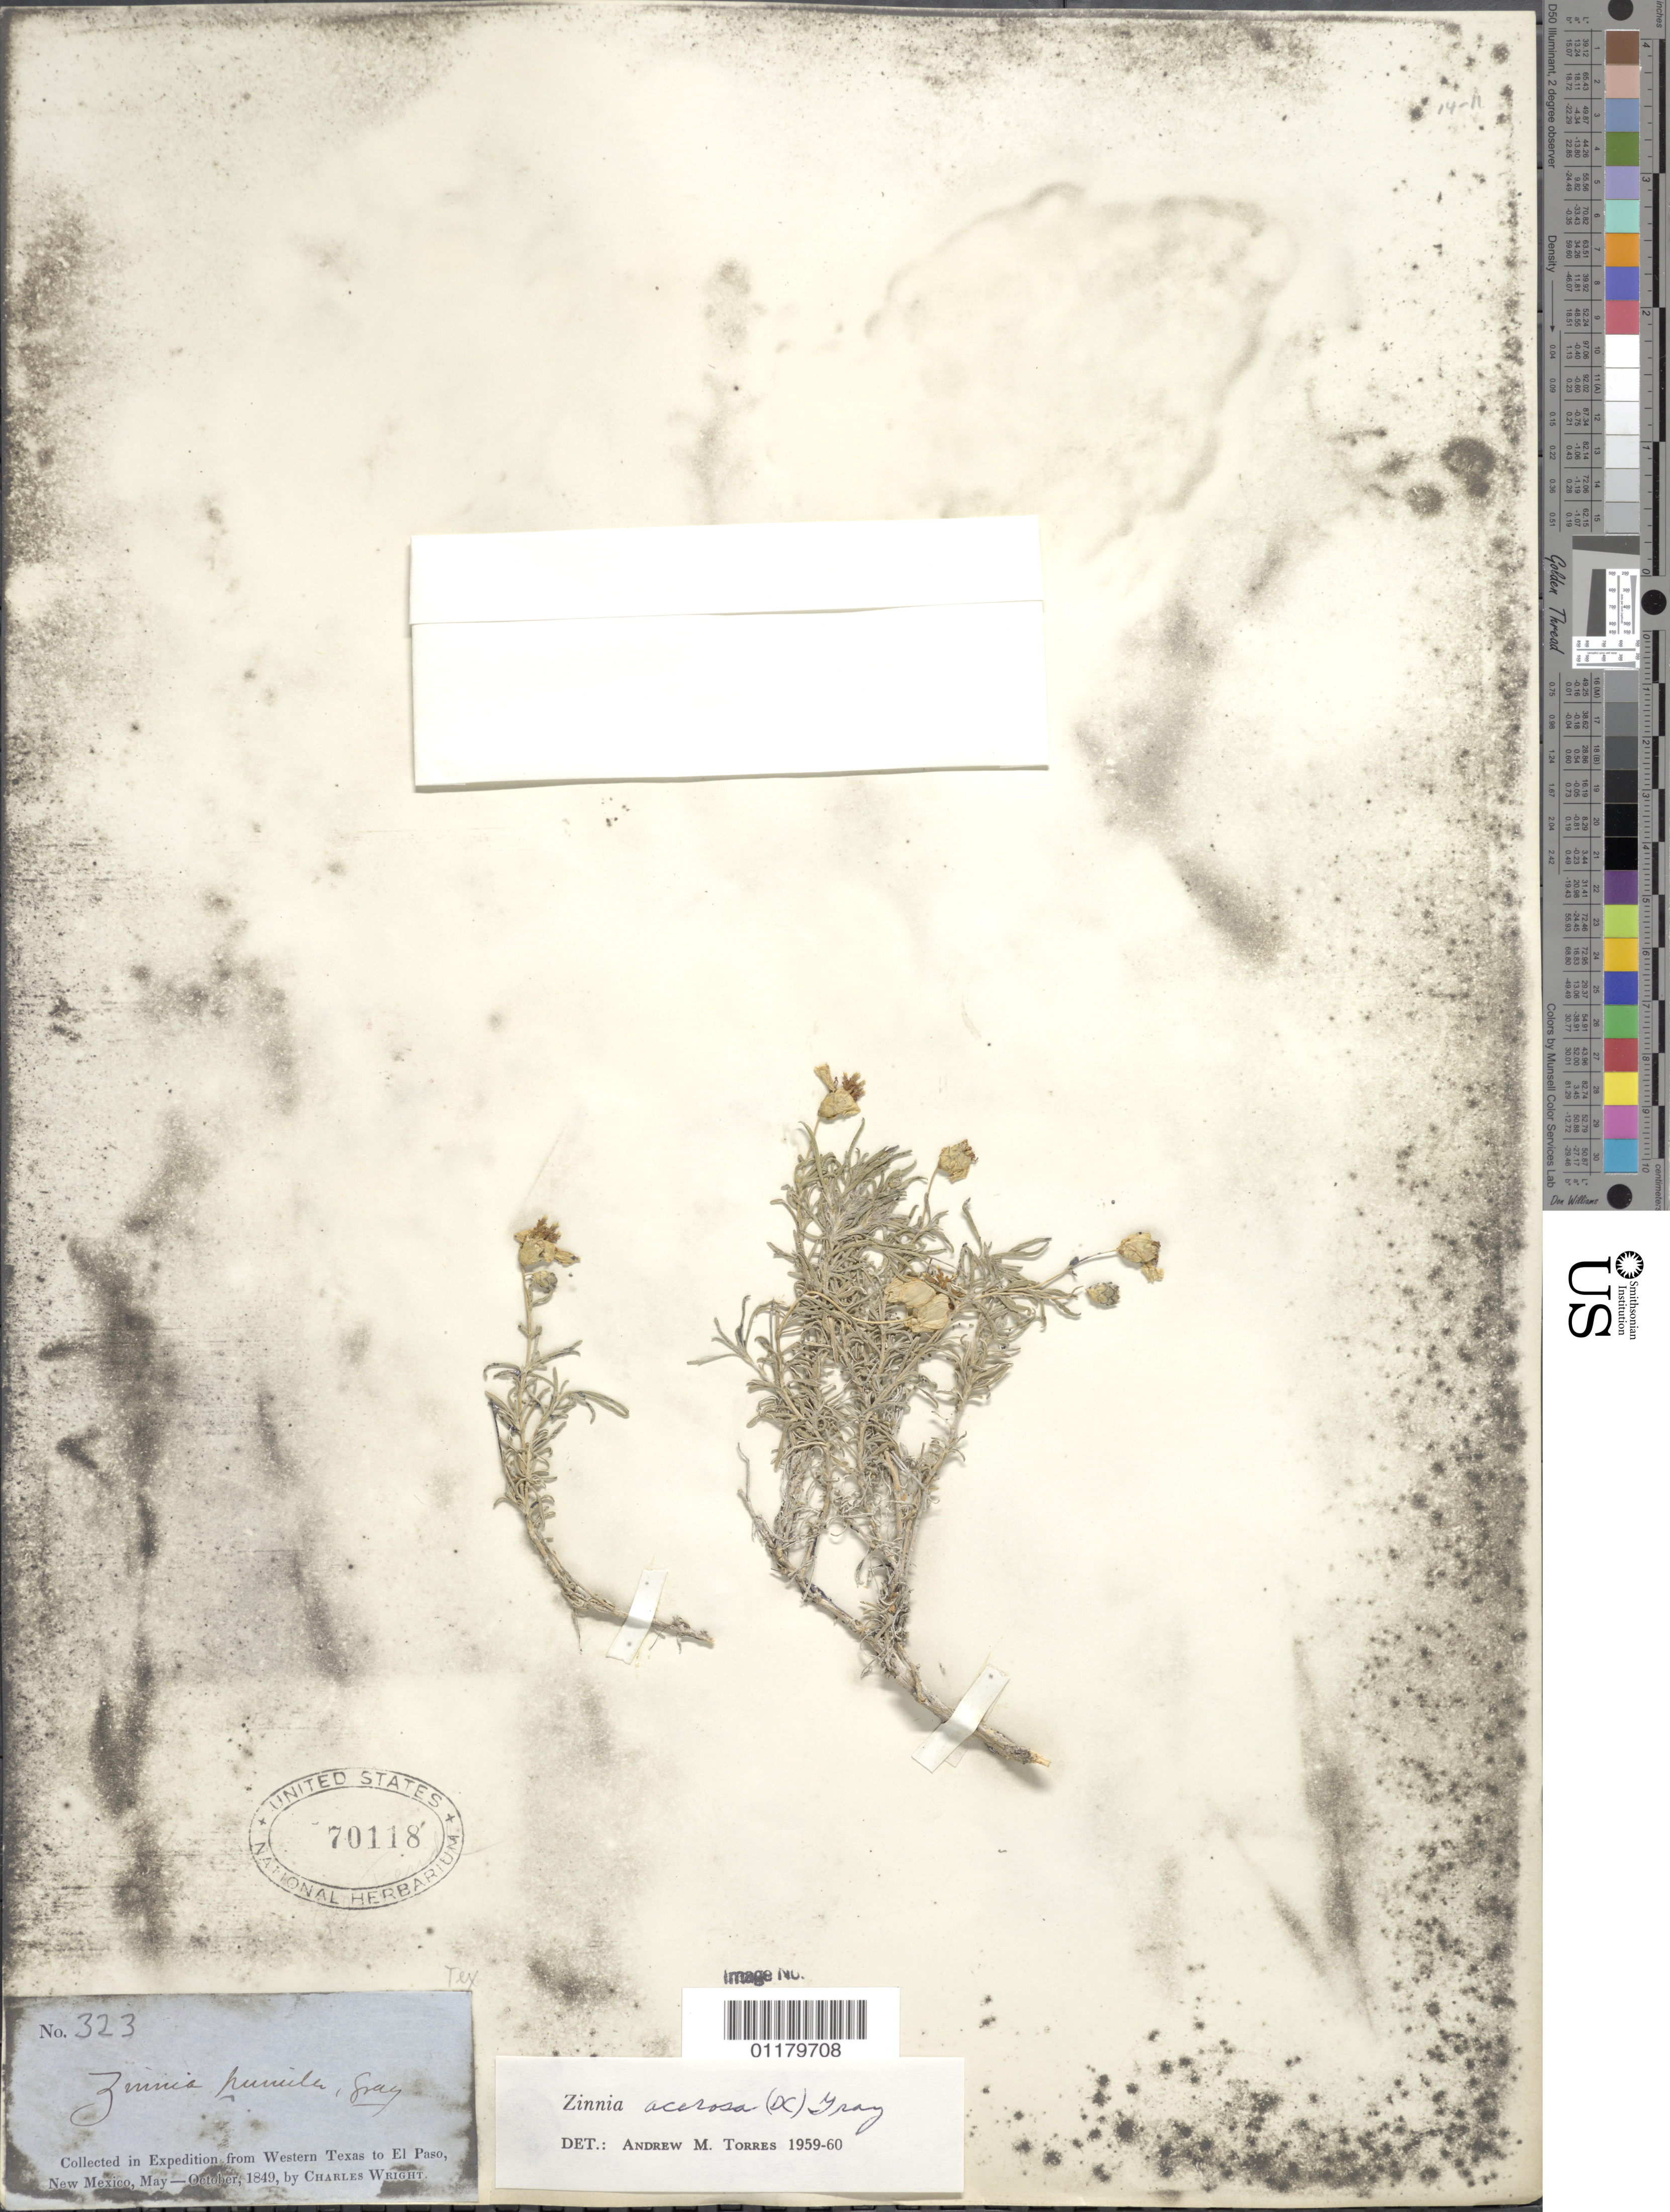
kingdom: Plantae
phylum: Tracheophyta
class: Magnoliopsida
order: Asterales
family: Asteraceae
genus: Zinnia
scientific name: Zinnia acerosa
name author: (DC.) A. Gray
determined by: Torres, A. M.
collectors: C. Wright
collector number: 323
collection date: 1849-05/1849-10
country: United States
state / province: New Mexico / Texas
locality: from Western Texas to El Paso, New Mexico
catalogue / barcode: US 70118